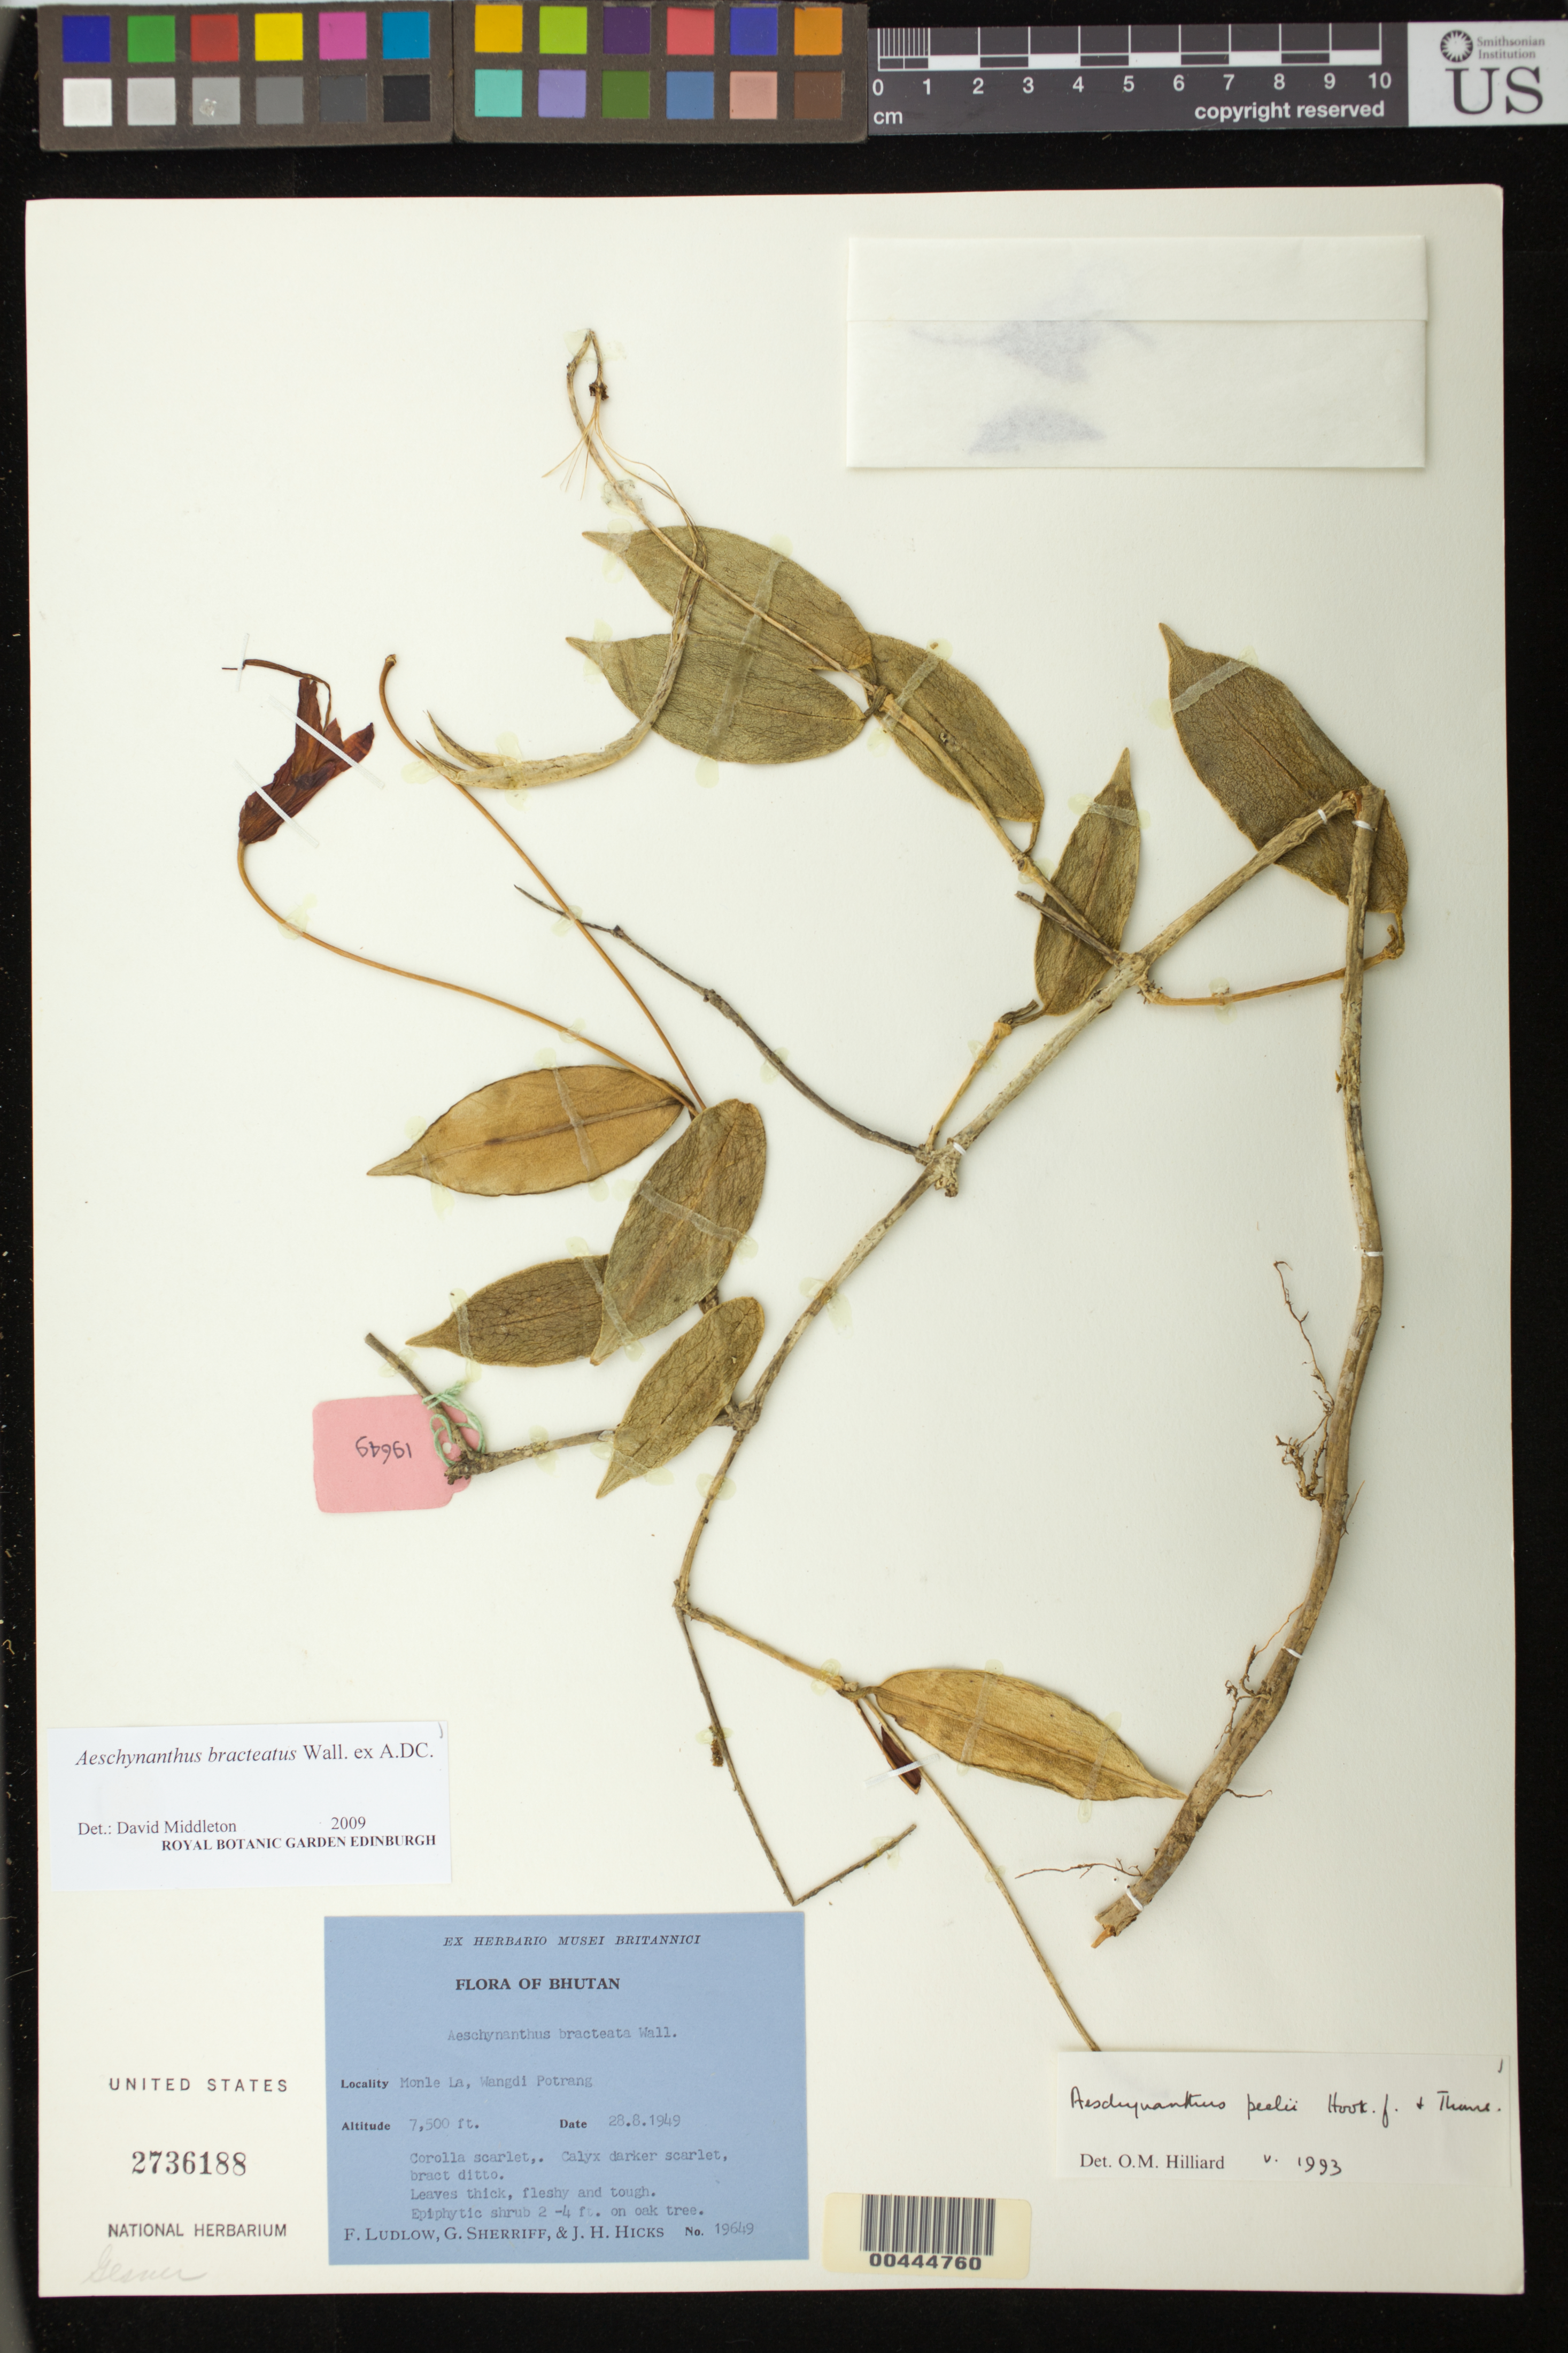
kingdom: Plantae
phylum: Tracheophyta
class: Magnoliopsida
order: Lamiales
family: Gesneriaceae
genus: Aeschynanthus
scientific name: Aeschynanthus bracteatus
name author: Wall. ex DC.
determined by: Middleton, D. J.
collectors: F. Ludlow, G. Sherriff & J. H. Hicks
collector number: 19649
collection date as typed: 28 Aug 1949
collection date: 1949-08-28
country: Bhutan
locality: Monle La, Wangdi Potrang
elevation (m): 2286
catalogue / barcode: US 2736188